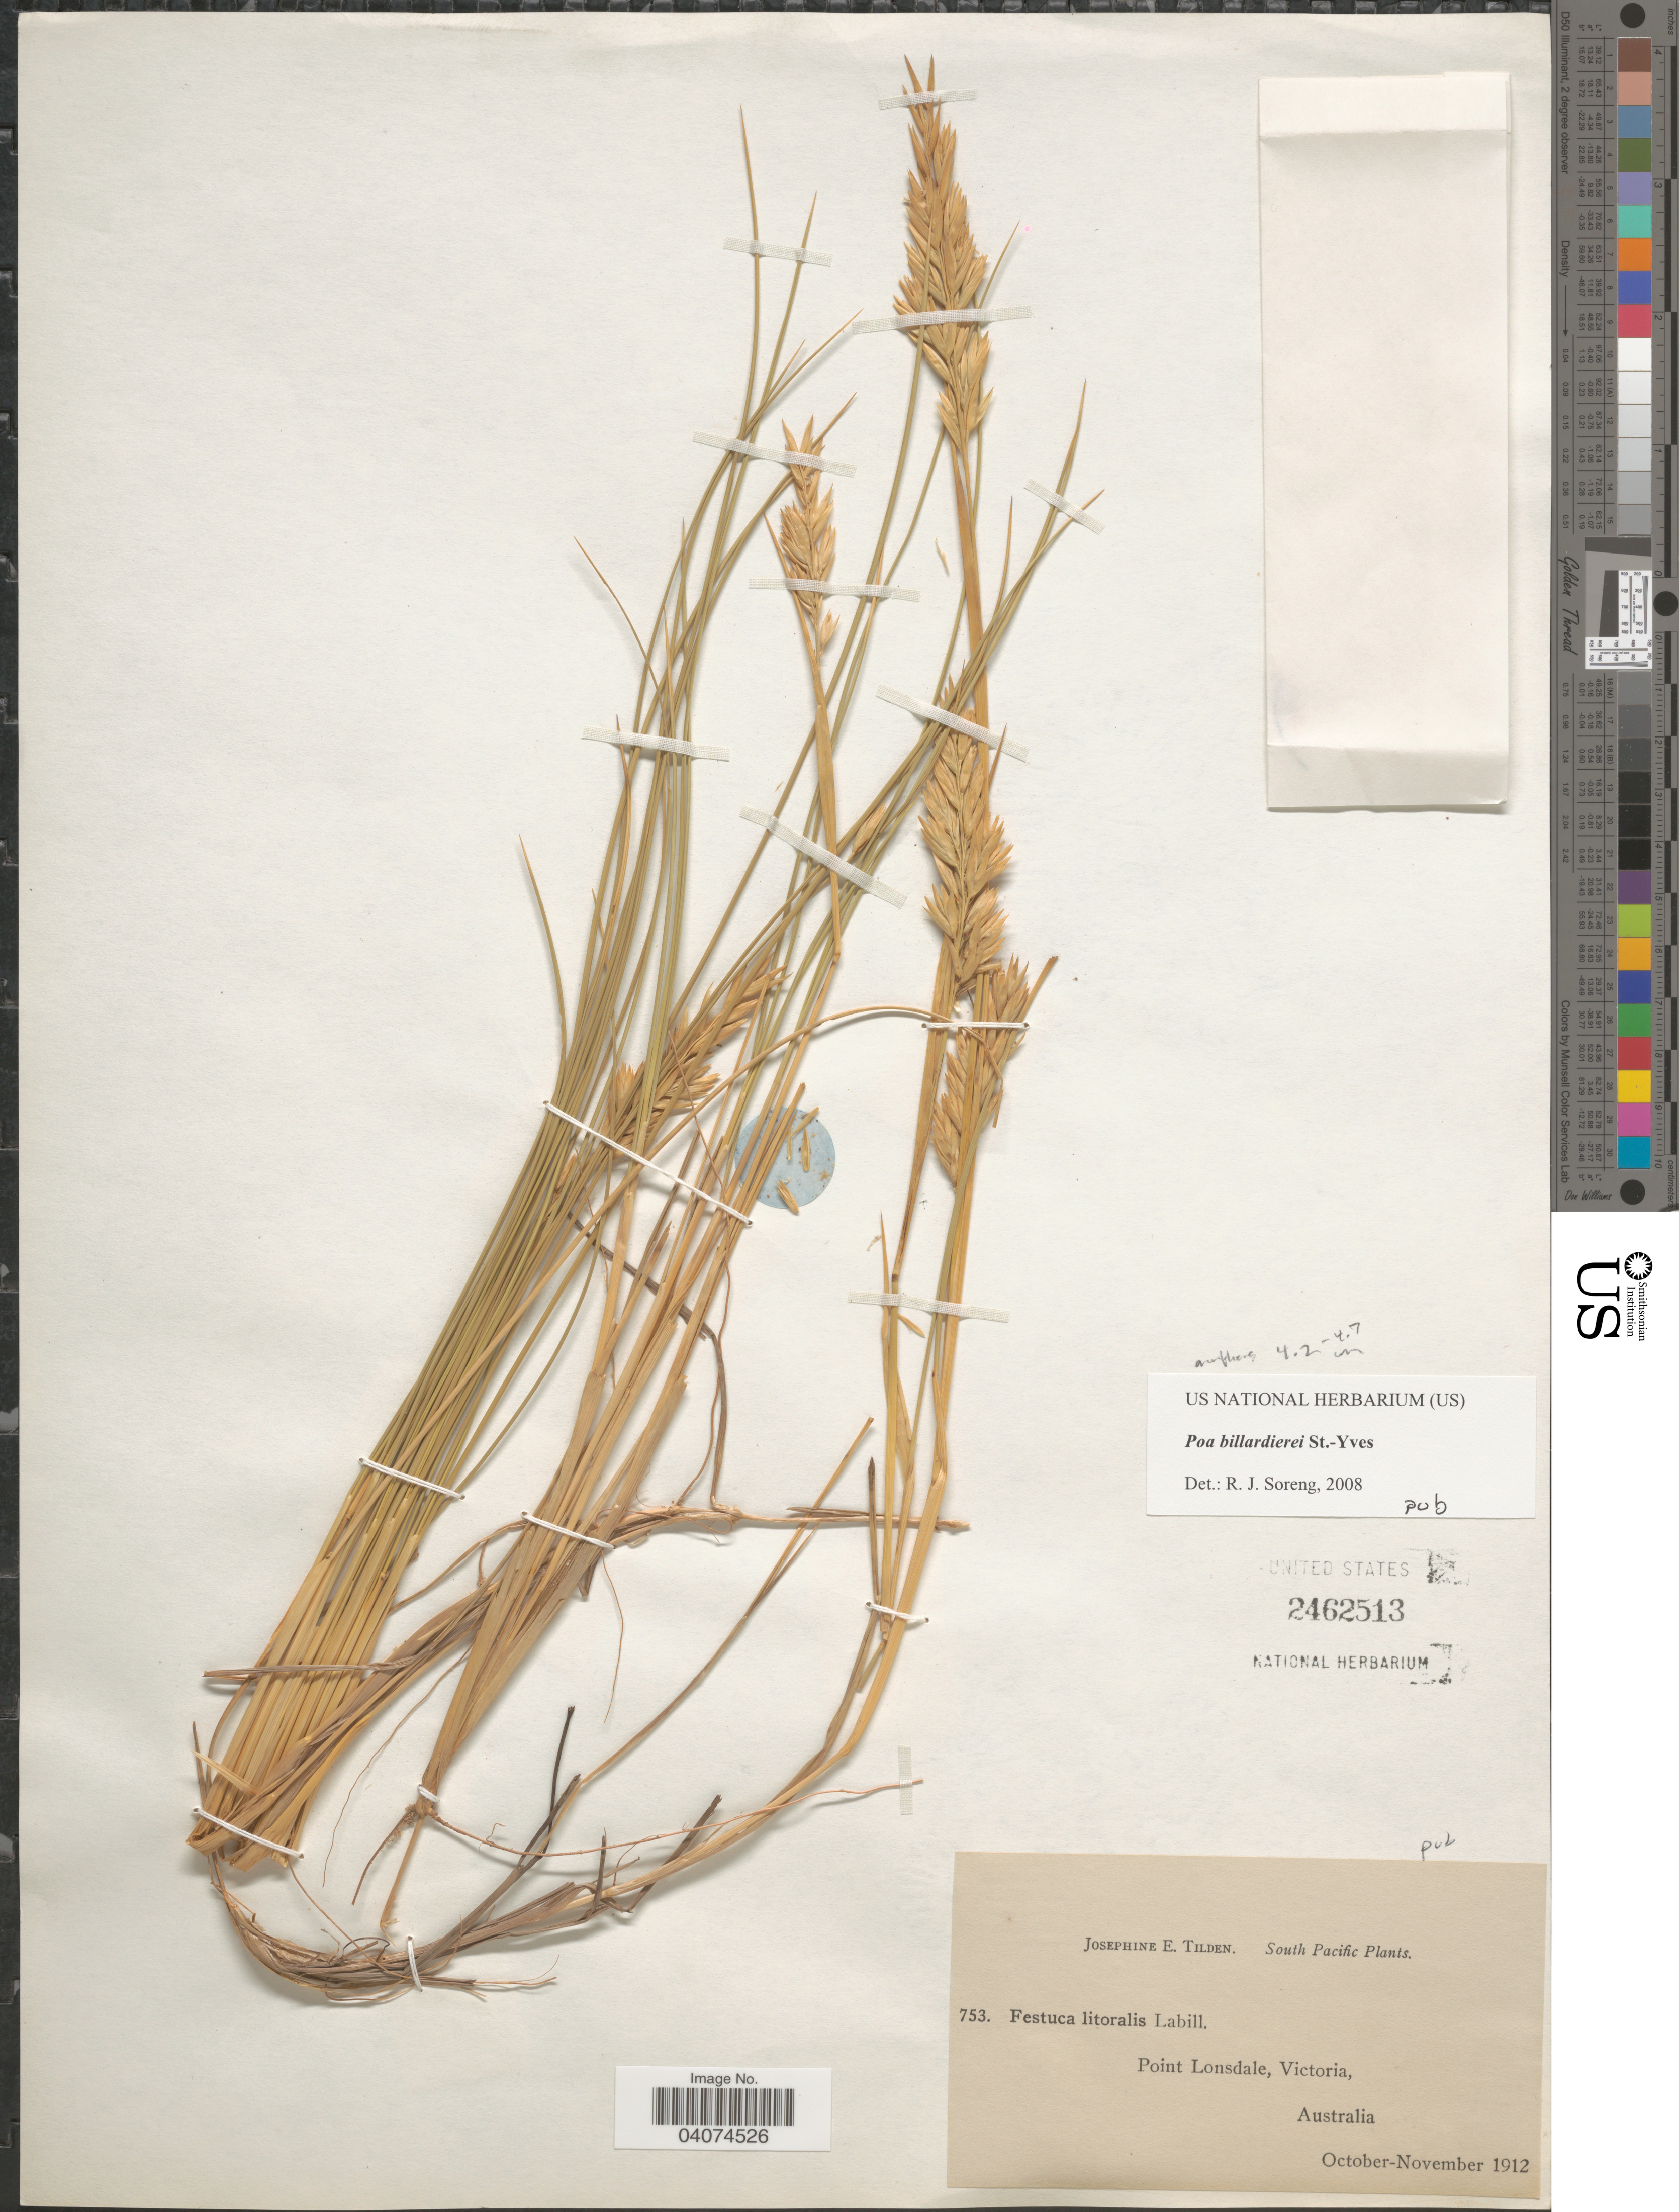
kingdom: Plantae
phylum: Tracheophyta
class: Liliopsida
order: Poales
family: Poaceae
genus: Poa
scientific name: Poa billardierei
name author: (Spreng.) St.-Yves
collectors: J. E. Tilden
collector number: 753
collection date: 1912-10/1912-11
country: Australia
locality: South Pacific. Point Lonsdale, Victoria.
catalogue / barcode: US 2462513